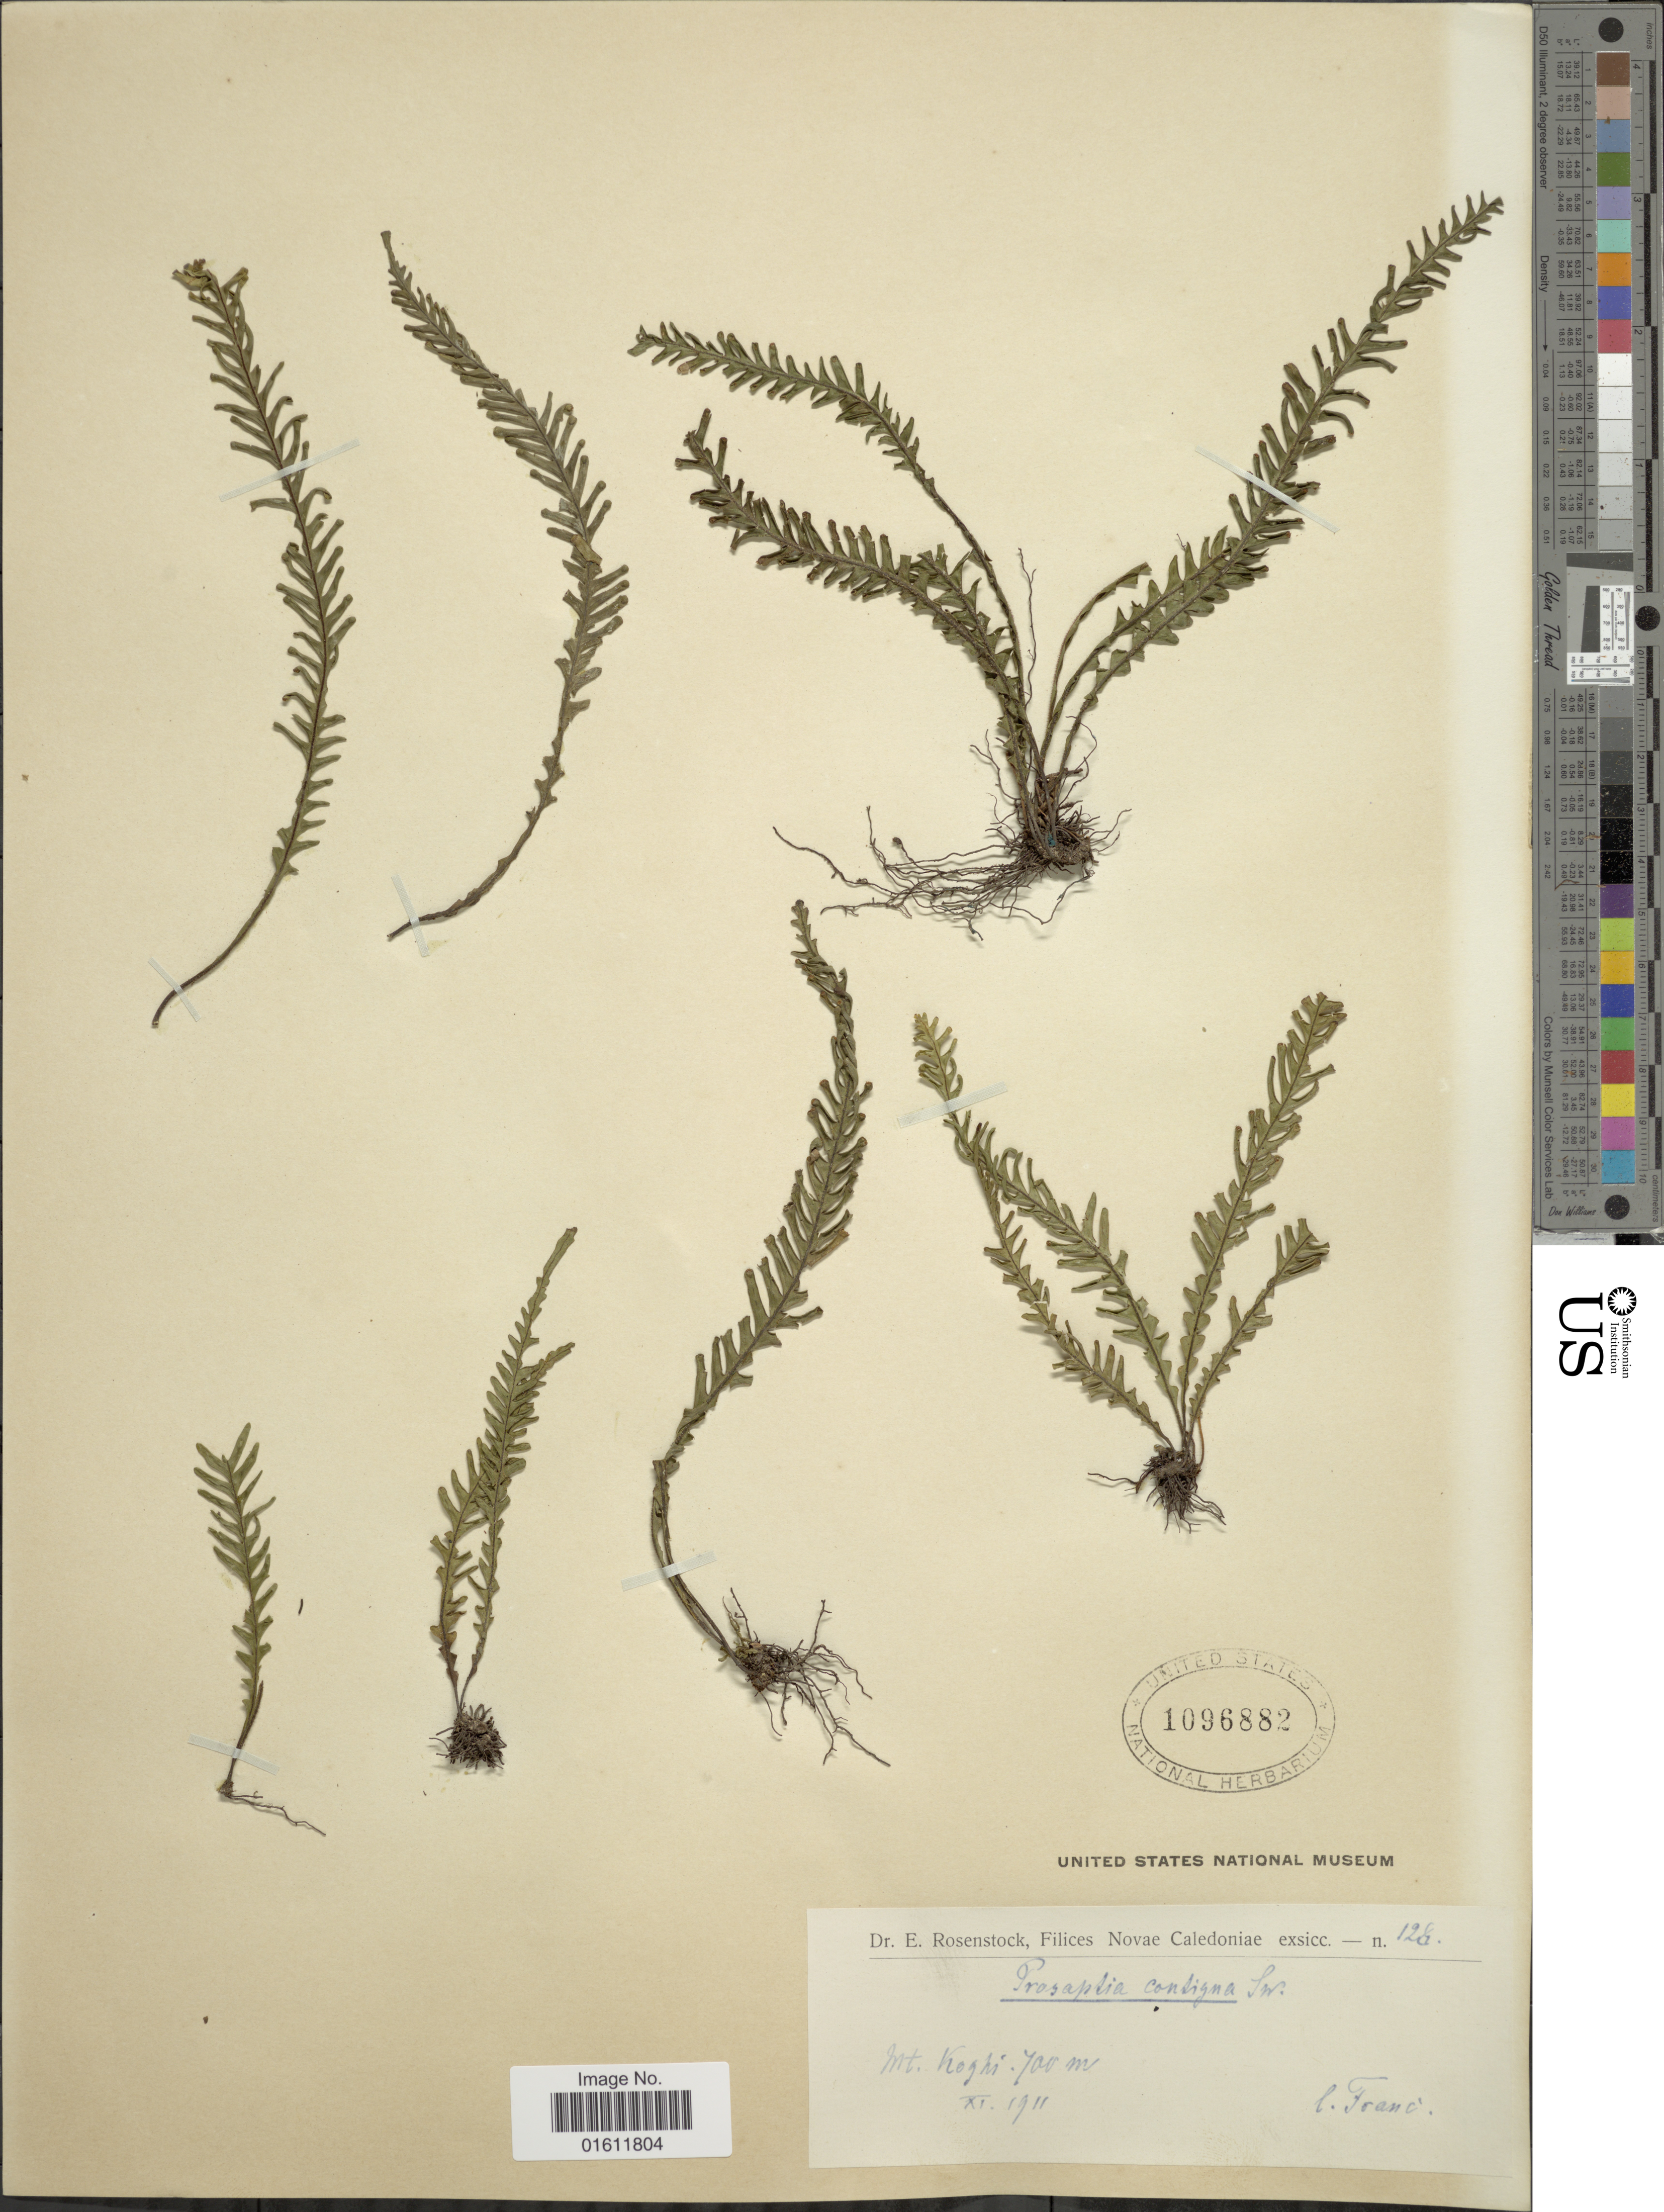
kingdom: Plantae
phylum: Tracheophyta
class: Polypodiopsida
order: Polypodiales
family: Polypodiaceae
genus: Prosaptia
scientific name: Prosaptia contigua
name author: (G. Forst.) Presl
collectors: Franc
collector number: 128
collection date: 1911-09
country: New Caledonia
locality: Mt. Koghi.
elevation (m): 700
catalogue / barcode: US 1096882